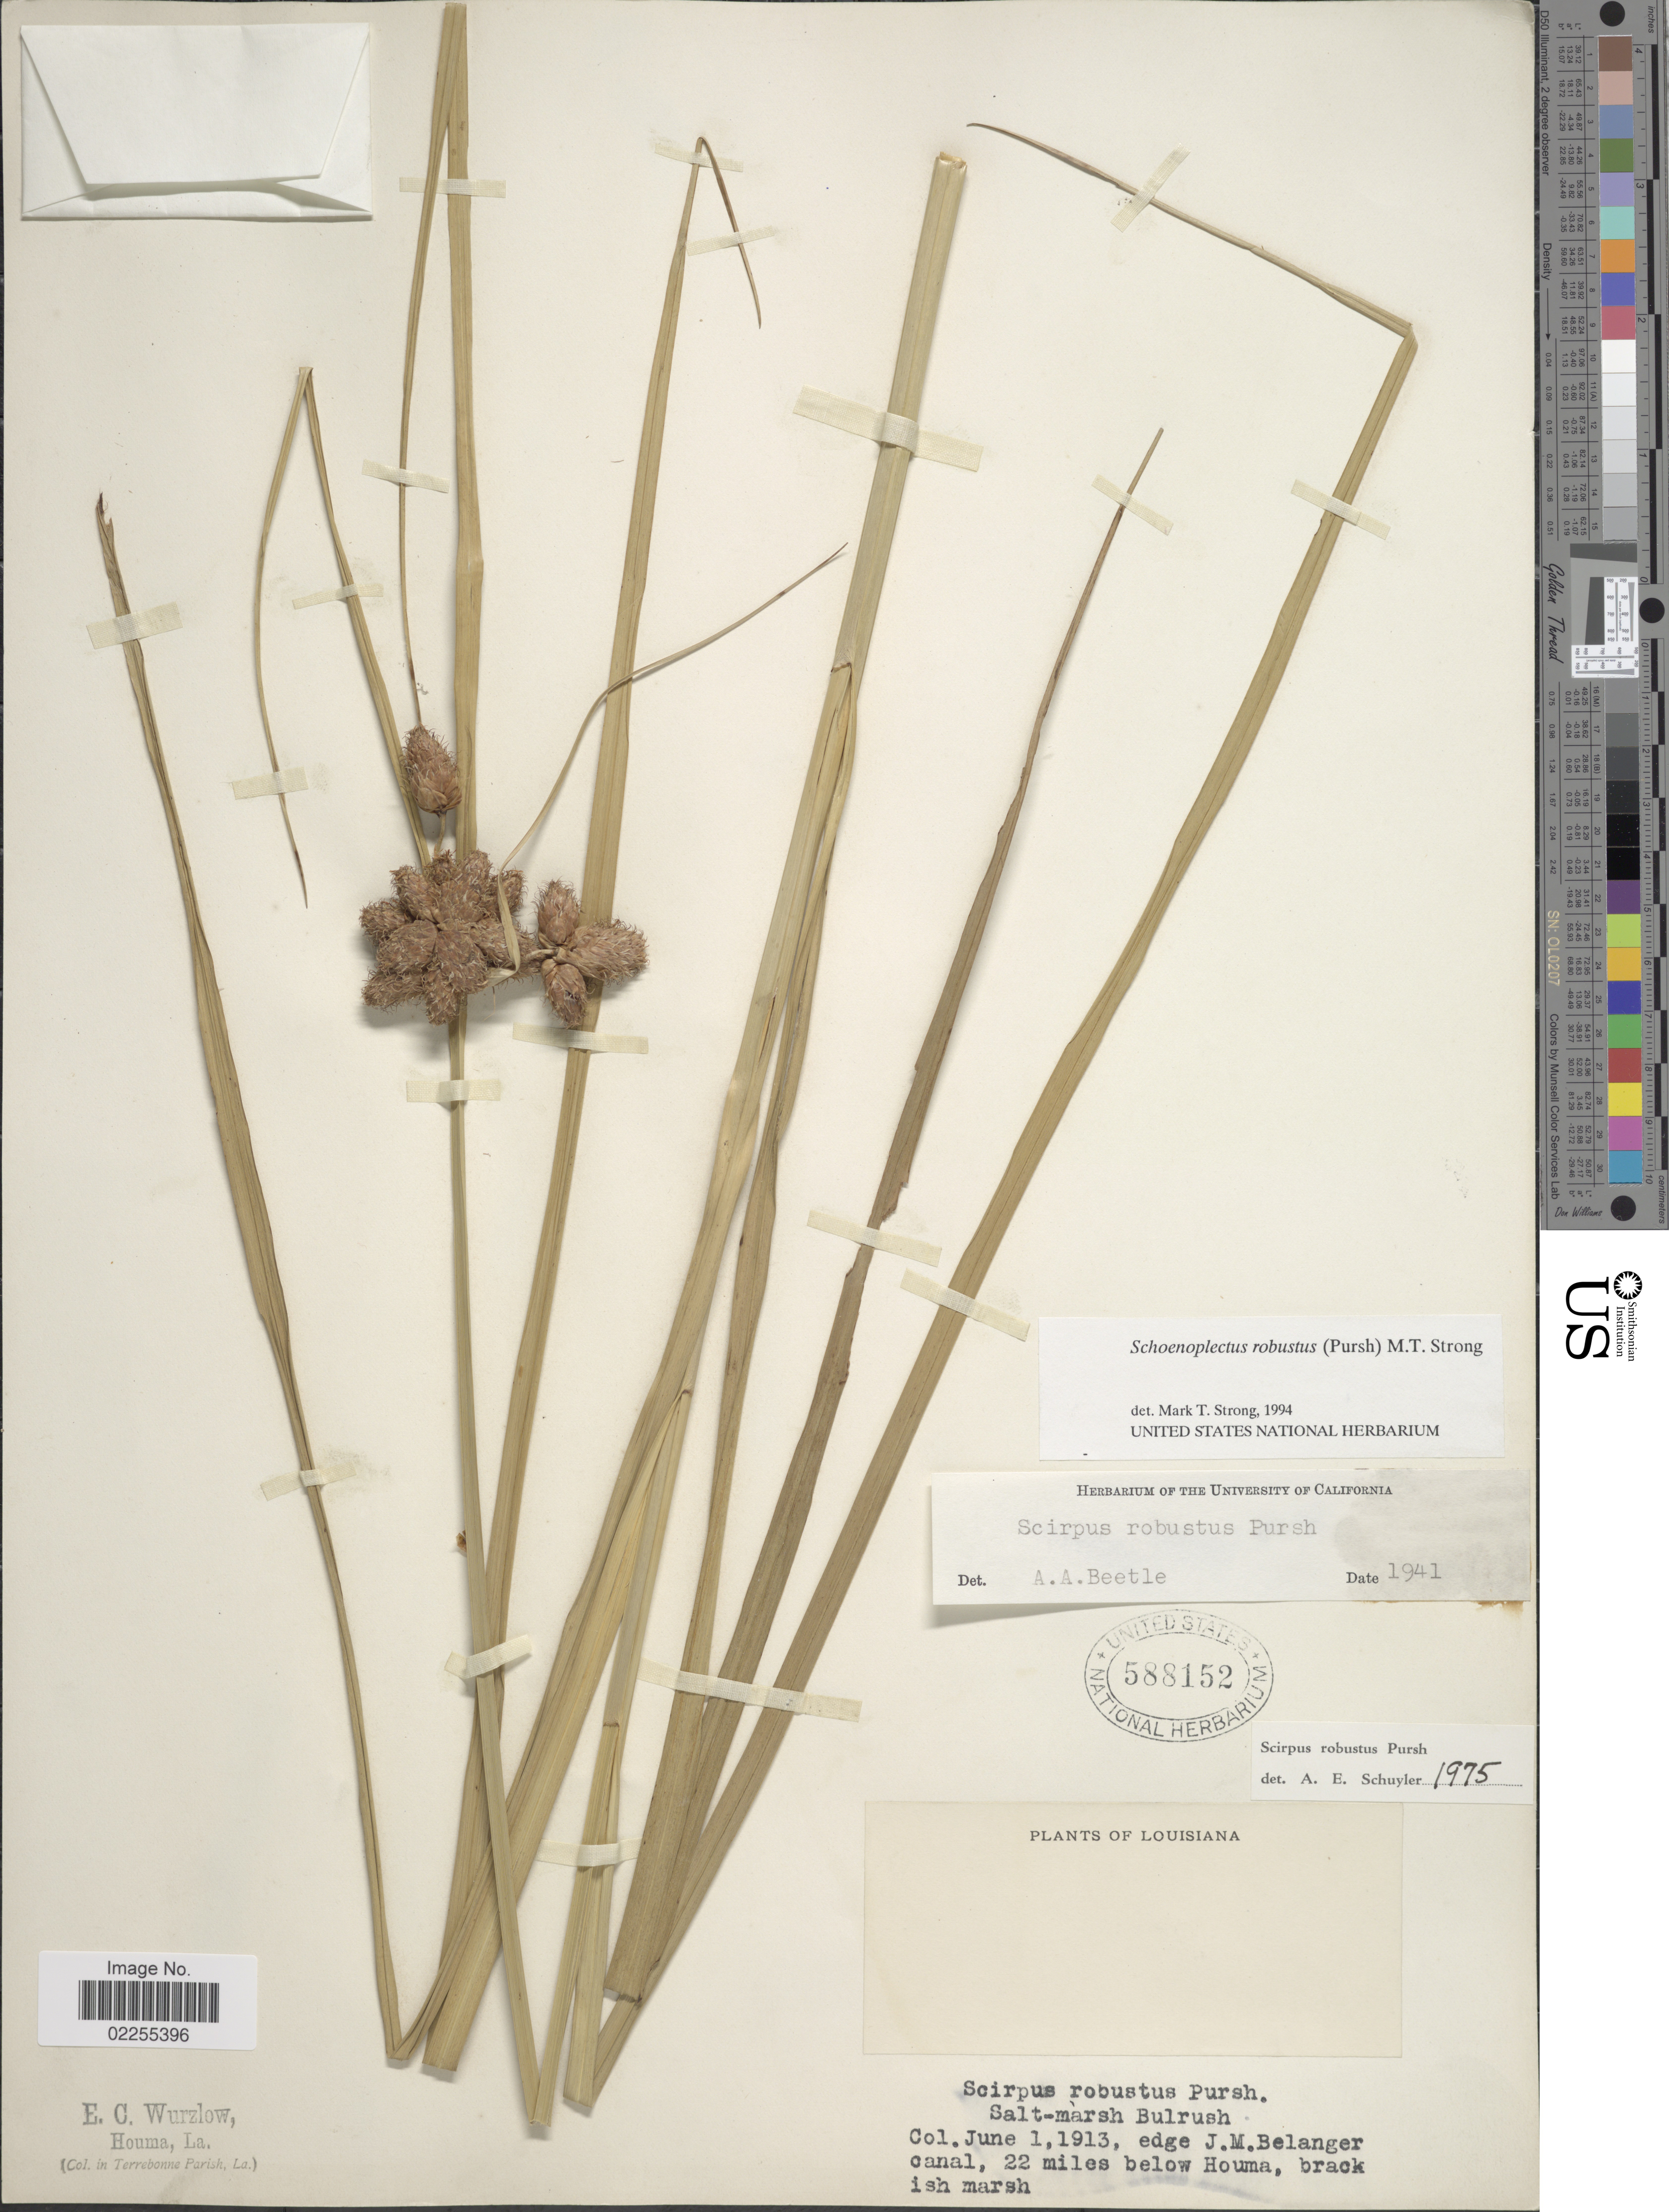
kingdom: Plantae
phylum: Tracheophyta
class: Liliopsida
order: Poales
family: Cyperaceae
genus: Bolboschoenus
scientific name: Bolboschoenus robustus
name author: (Pursh) Soják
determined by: Strong, M. T., (US), Smithsonian Institution - National Museum of Natural History (UNITED STATES)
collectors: E. Wurzlow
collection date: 1913-06-01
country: United States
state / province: Louisiana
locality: Edge J.M. Belanger canal, 22 miles below Houma, brackish marsh, in Terrebonne Parish.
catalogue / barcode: US 588152